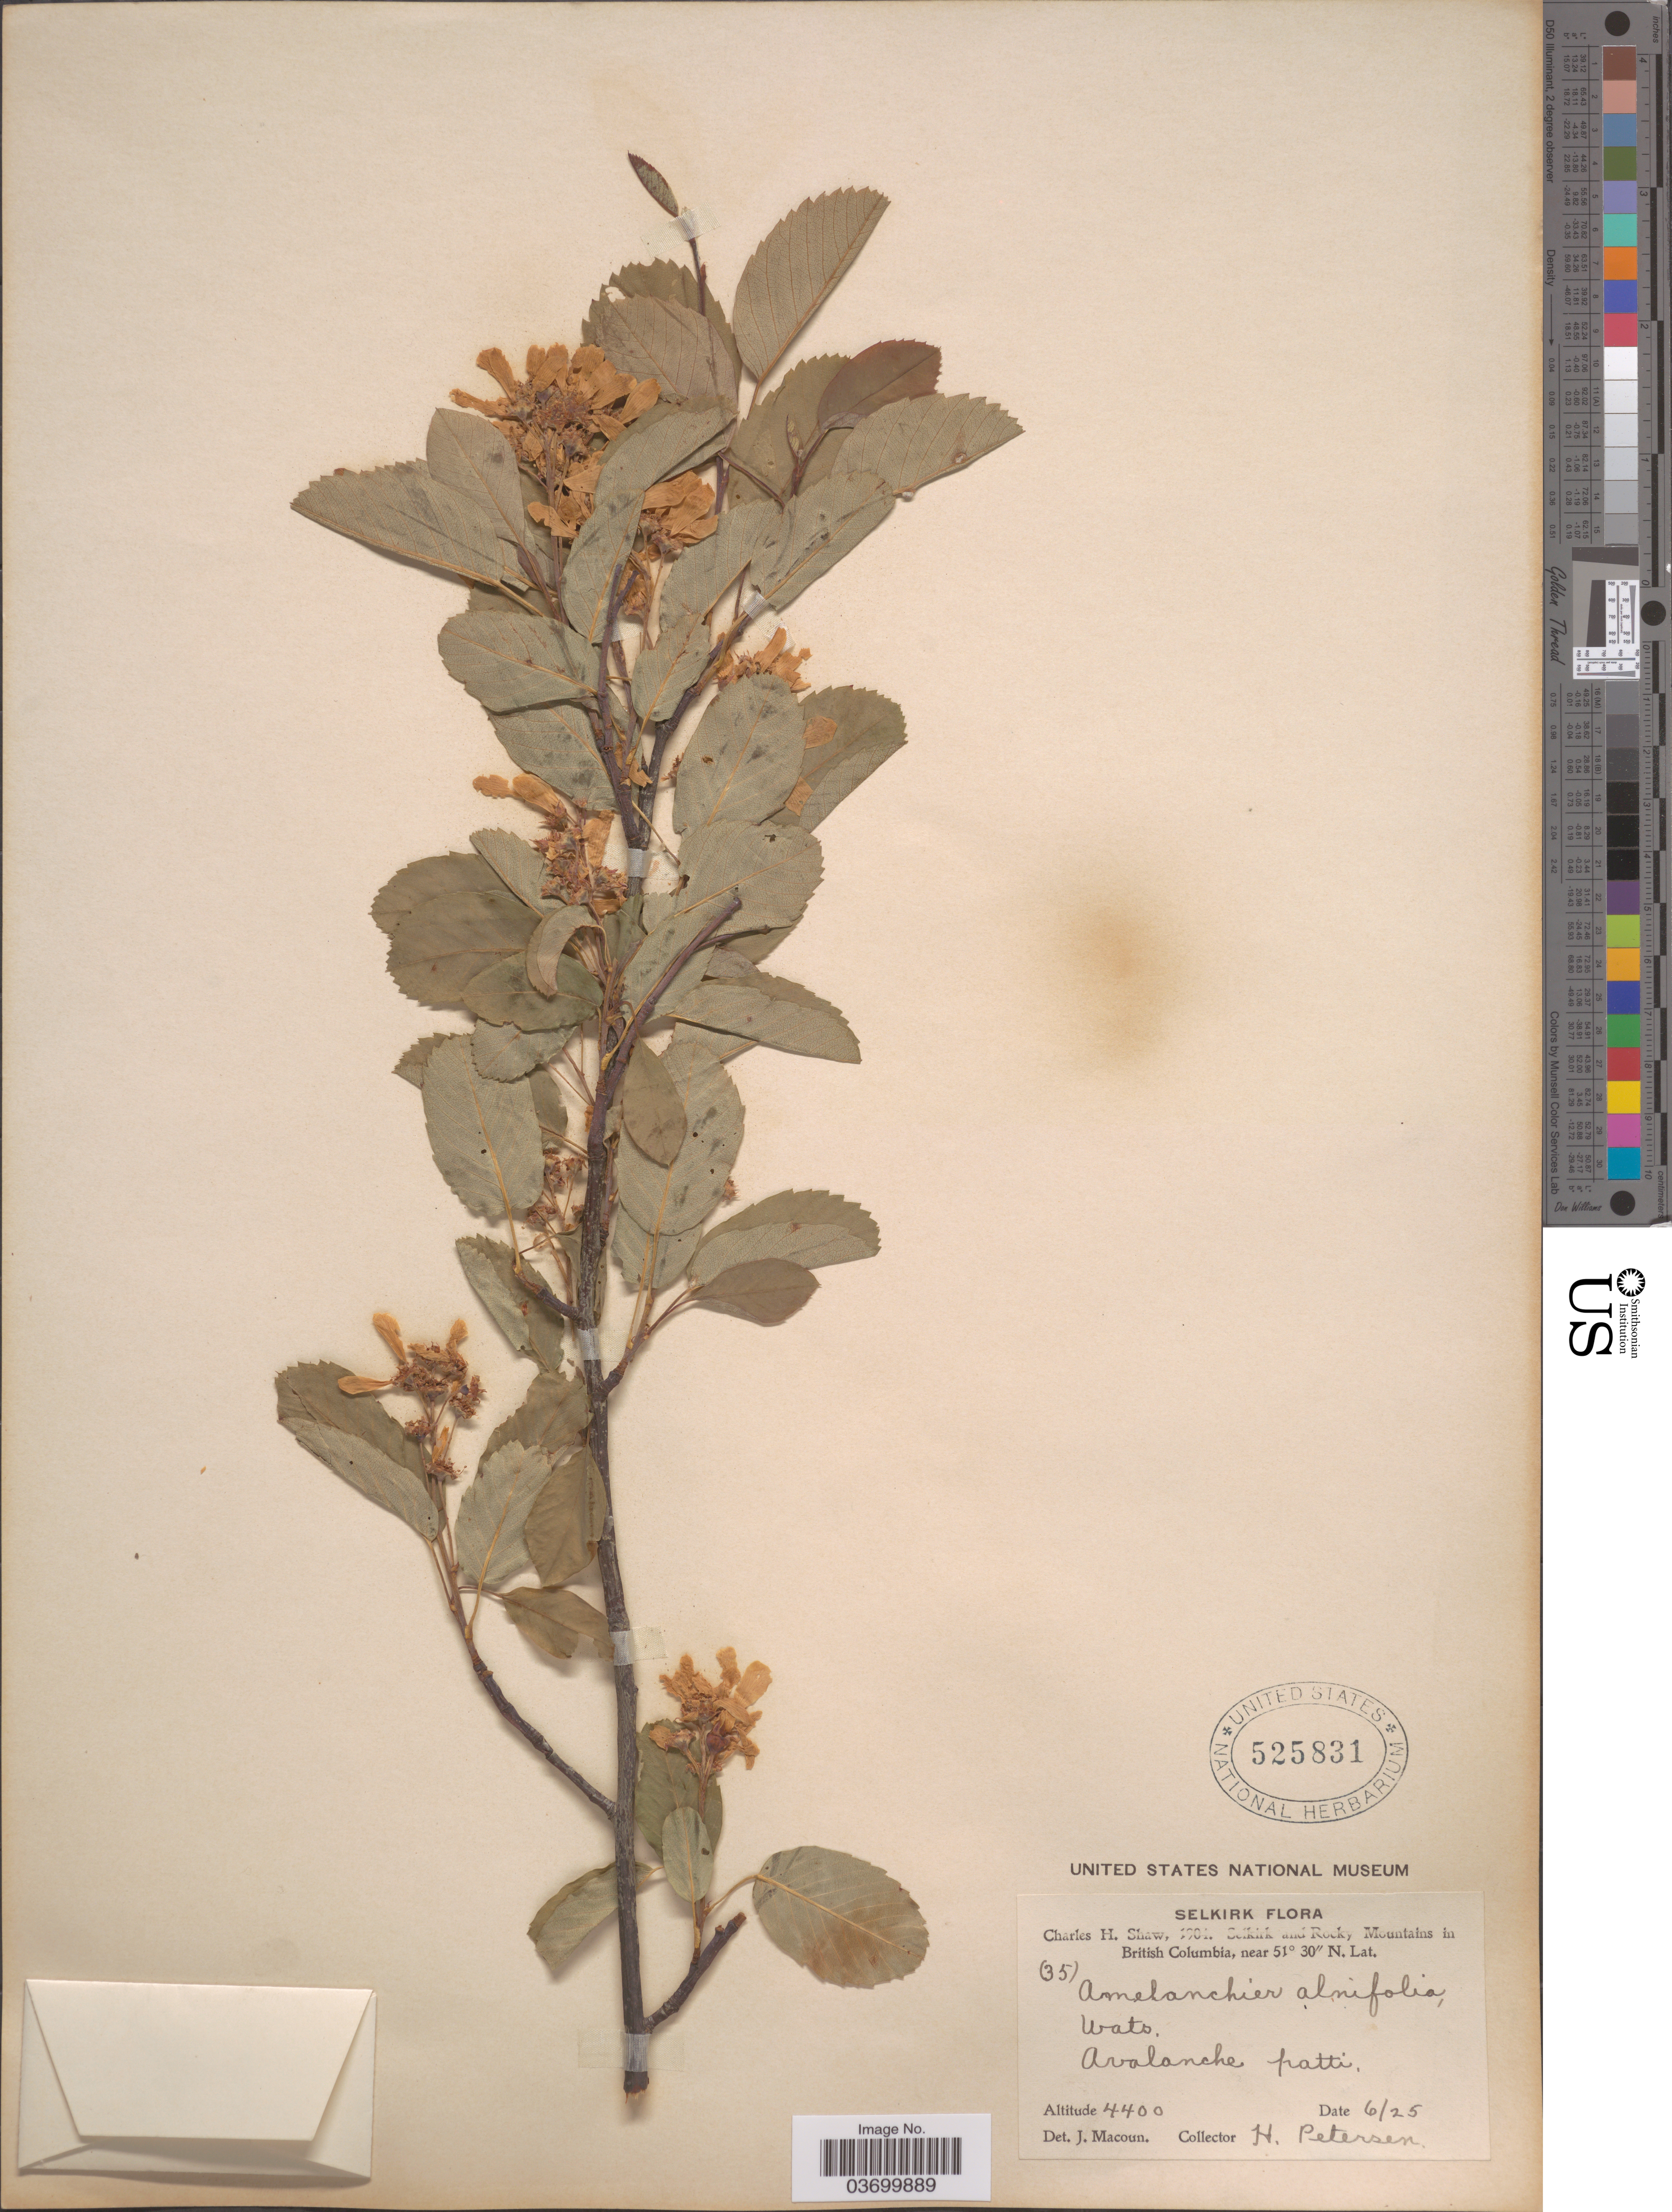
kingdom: Plantae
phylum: Tracheophyta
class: Magnoliopsida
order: Rosales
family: Rosaceae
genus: Amelanchier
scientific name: Amelanchier alnifolia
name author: (Nutt.) Nutt. ex M. Roem.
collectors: H. Petersen & C. H. Shaw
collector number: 35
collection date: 1904-06-25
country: Canada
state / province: British Columbia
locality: Selkirk. And Rocky Mountains. Avalanche path.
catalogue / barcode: US 525831